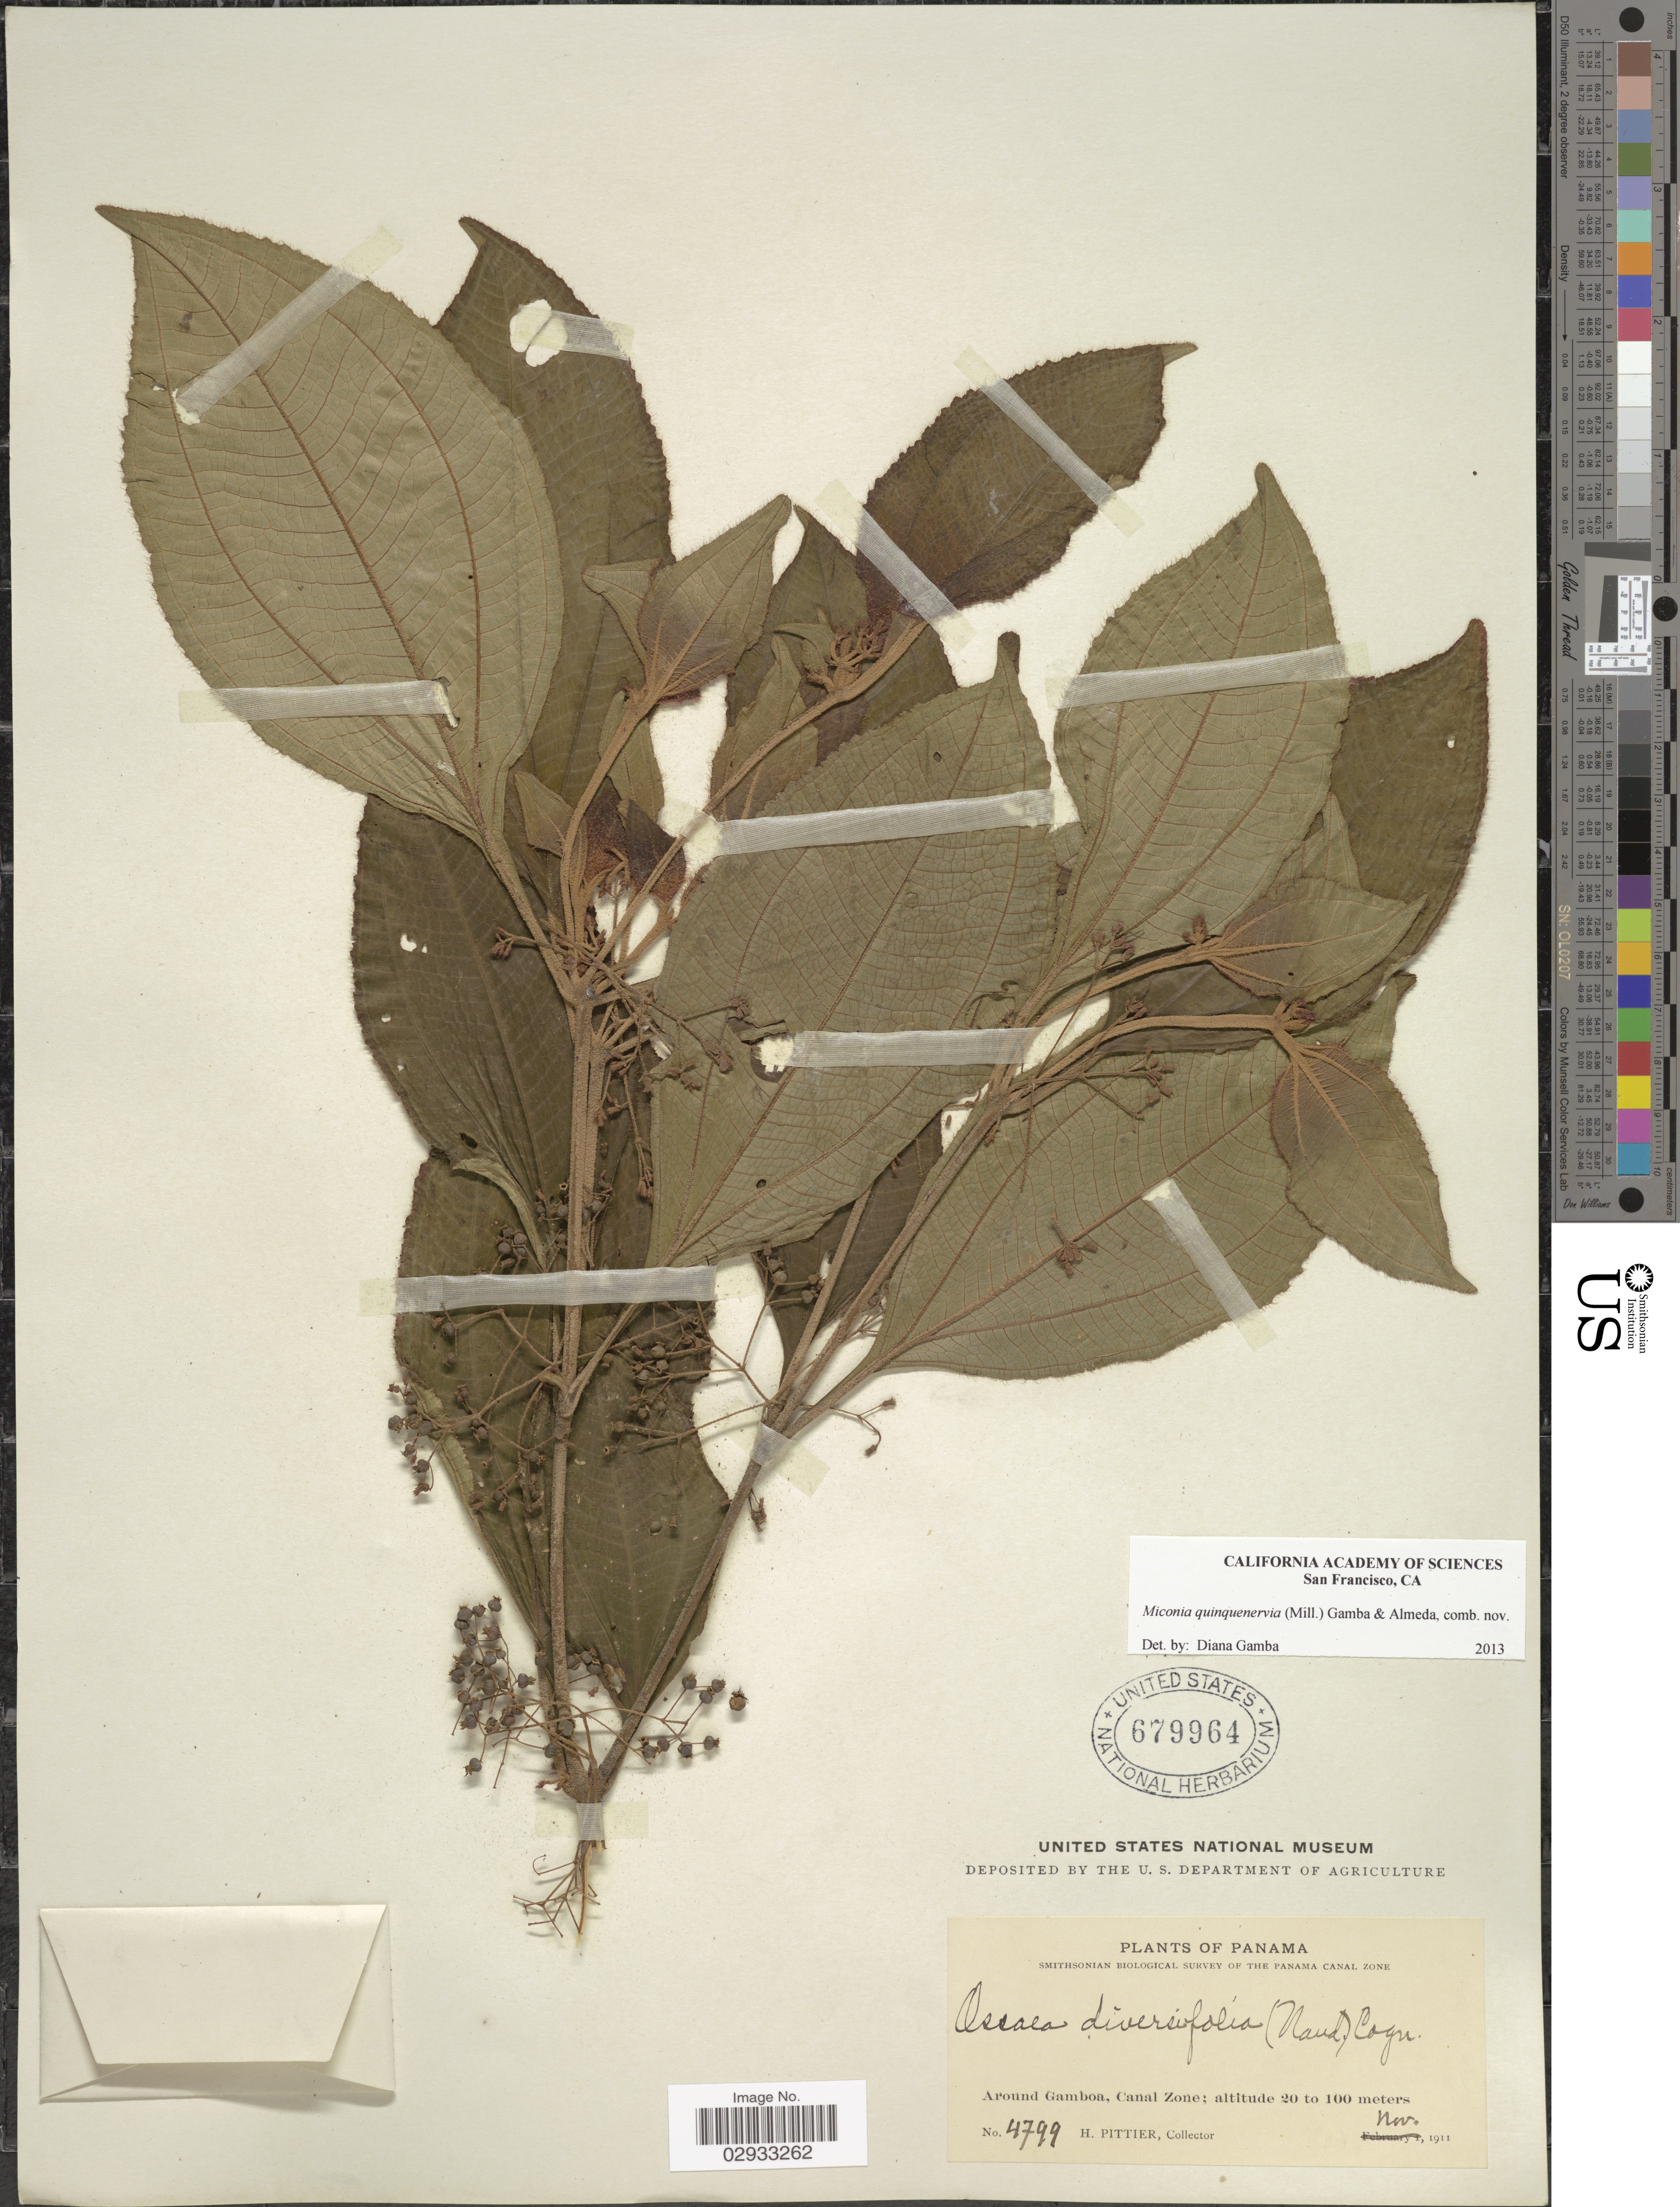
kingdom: Plantae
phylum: Tracheophyta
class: Magnoliopsida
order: Myrtales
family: Melastomataceae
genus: Miconia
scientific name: Miconia quinquenervia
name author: (Mill.) Gamba & Almeda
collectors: H. F. Pittier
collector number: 4799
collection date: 1911-11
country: Panama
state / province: Colón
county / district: Canal Zone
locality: Around Gamboa, Canal Zone.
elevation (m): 20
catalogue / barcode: US 679964